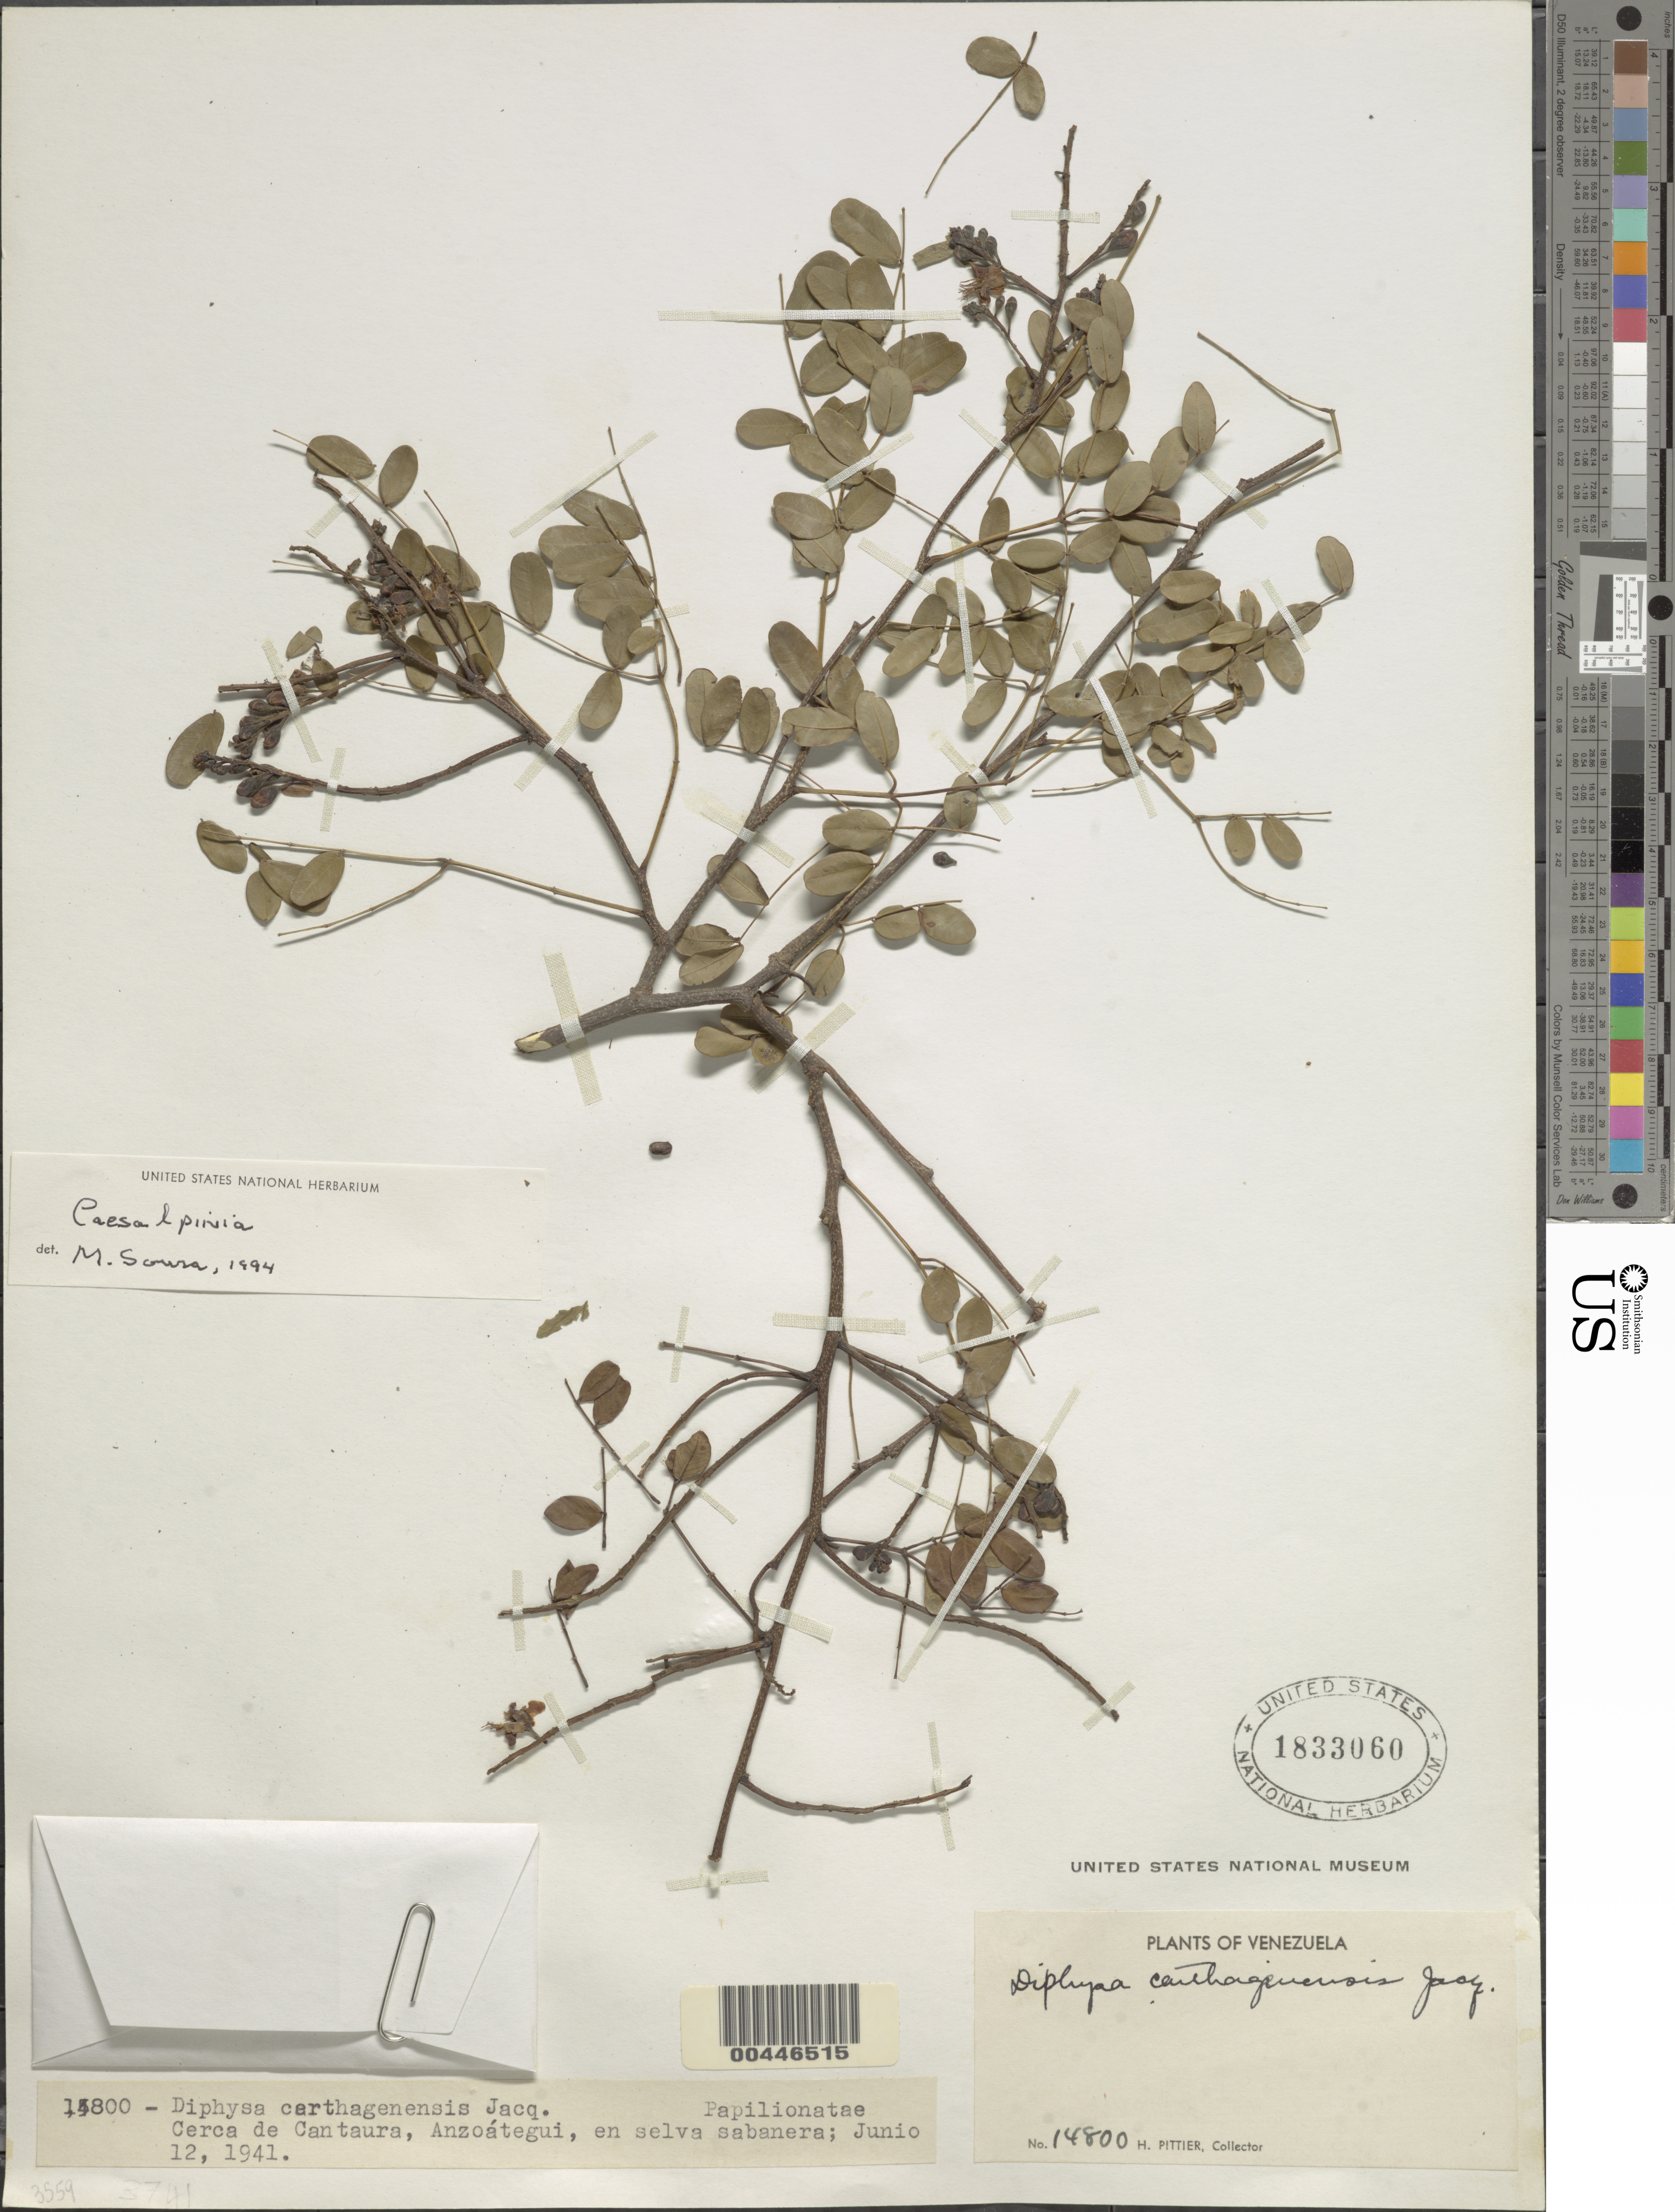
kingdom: Plantae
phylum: Tracheophyta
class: Magnoliopsida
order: Fabales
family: Fabaceae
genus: Caesalpinia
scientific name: Caesalpinia sp.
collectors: H. F. Pittier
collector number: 14800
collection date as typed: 12 Jun 1941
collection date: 1941-06-12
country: Venezuela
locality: Cerca de cantaura, anzoategui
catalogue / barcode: US 1833060